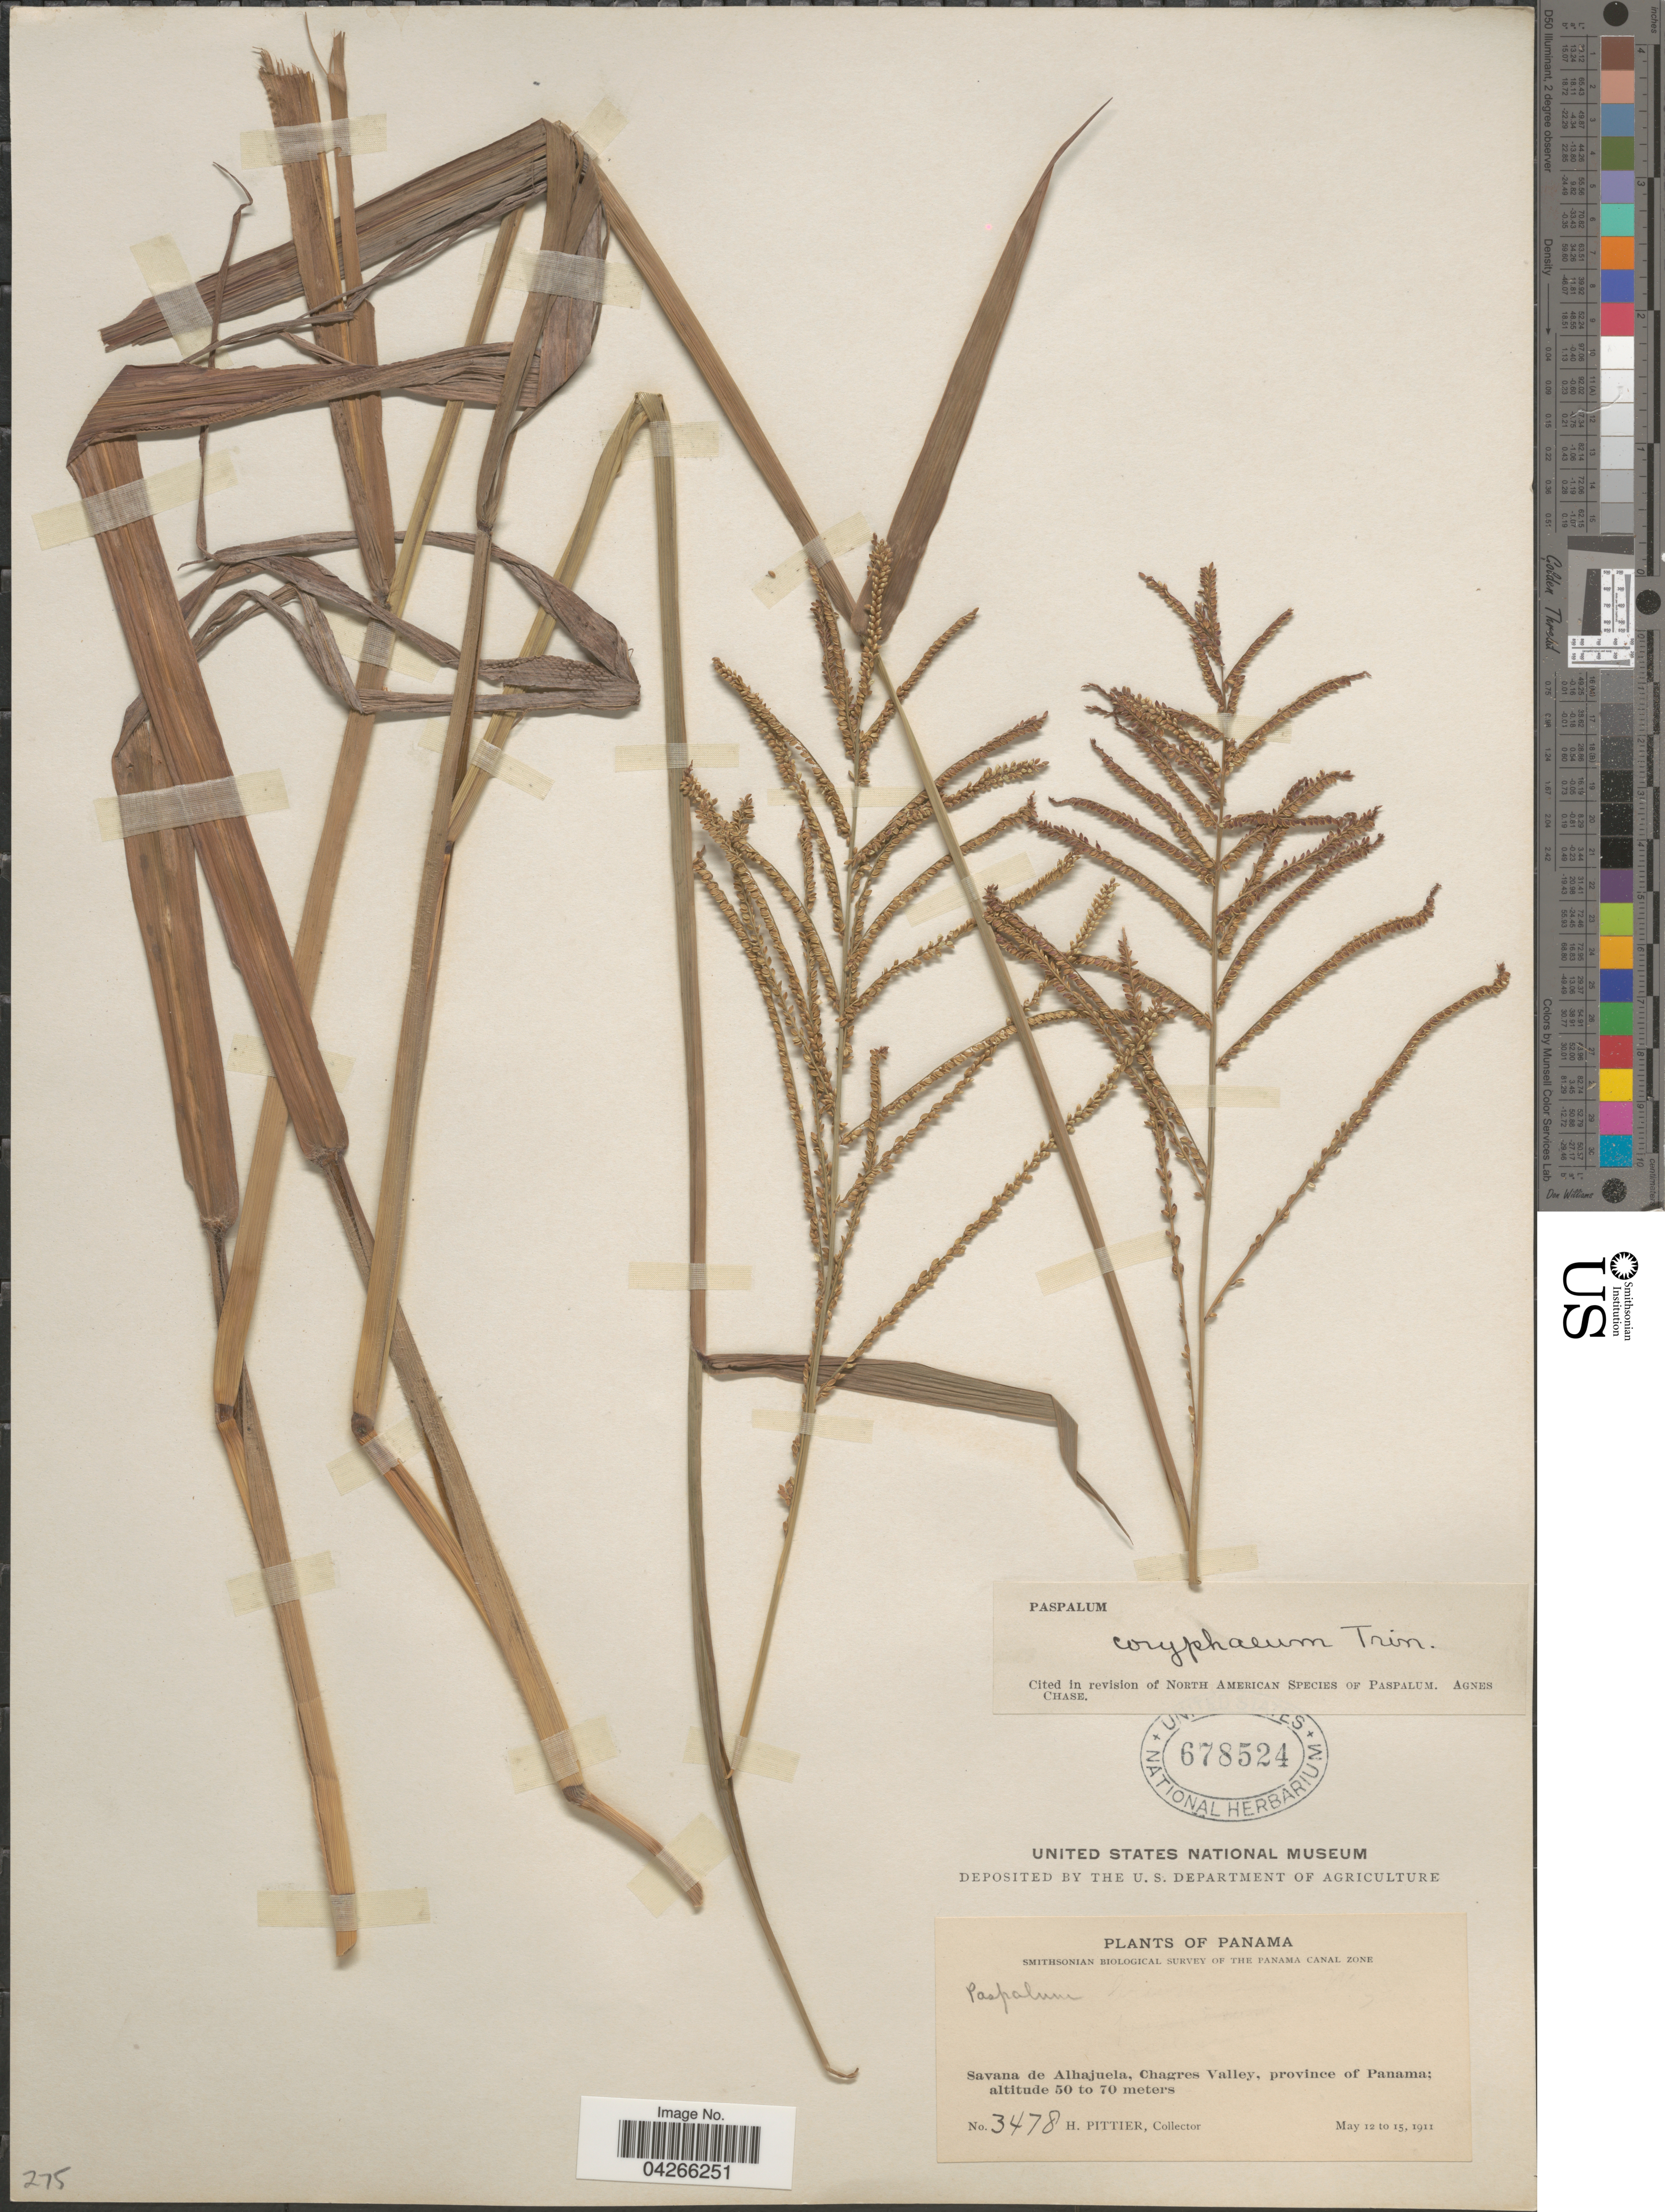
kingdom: Plantae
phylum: Tracheophyta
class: Liliopsida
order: Poales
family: Poaceae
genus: Paspalum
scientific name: Paspalum coryphaeum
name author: Trin.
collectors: H. F. Pittier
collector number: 3478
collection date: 1911-05-12/1911-05-15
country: Panama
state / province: Panamá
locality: Smithsonian Bilogical Survey of the Panama Canal Zone. Savana de Alhajuela, Chagres Valley.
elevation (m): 50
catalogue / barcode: US 678524